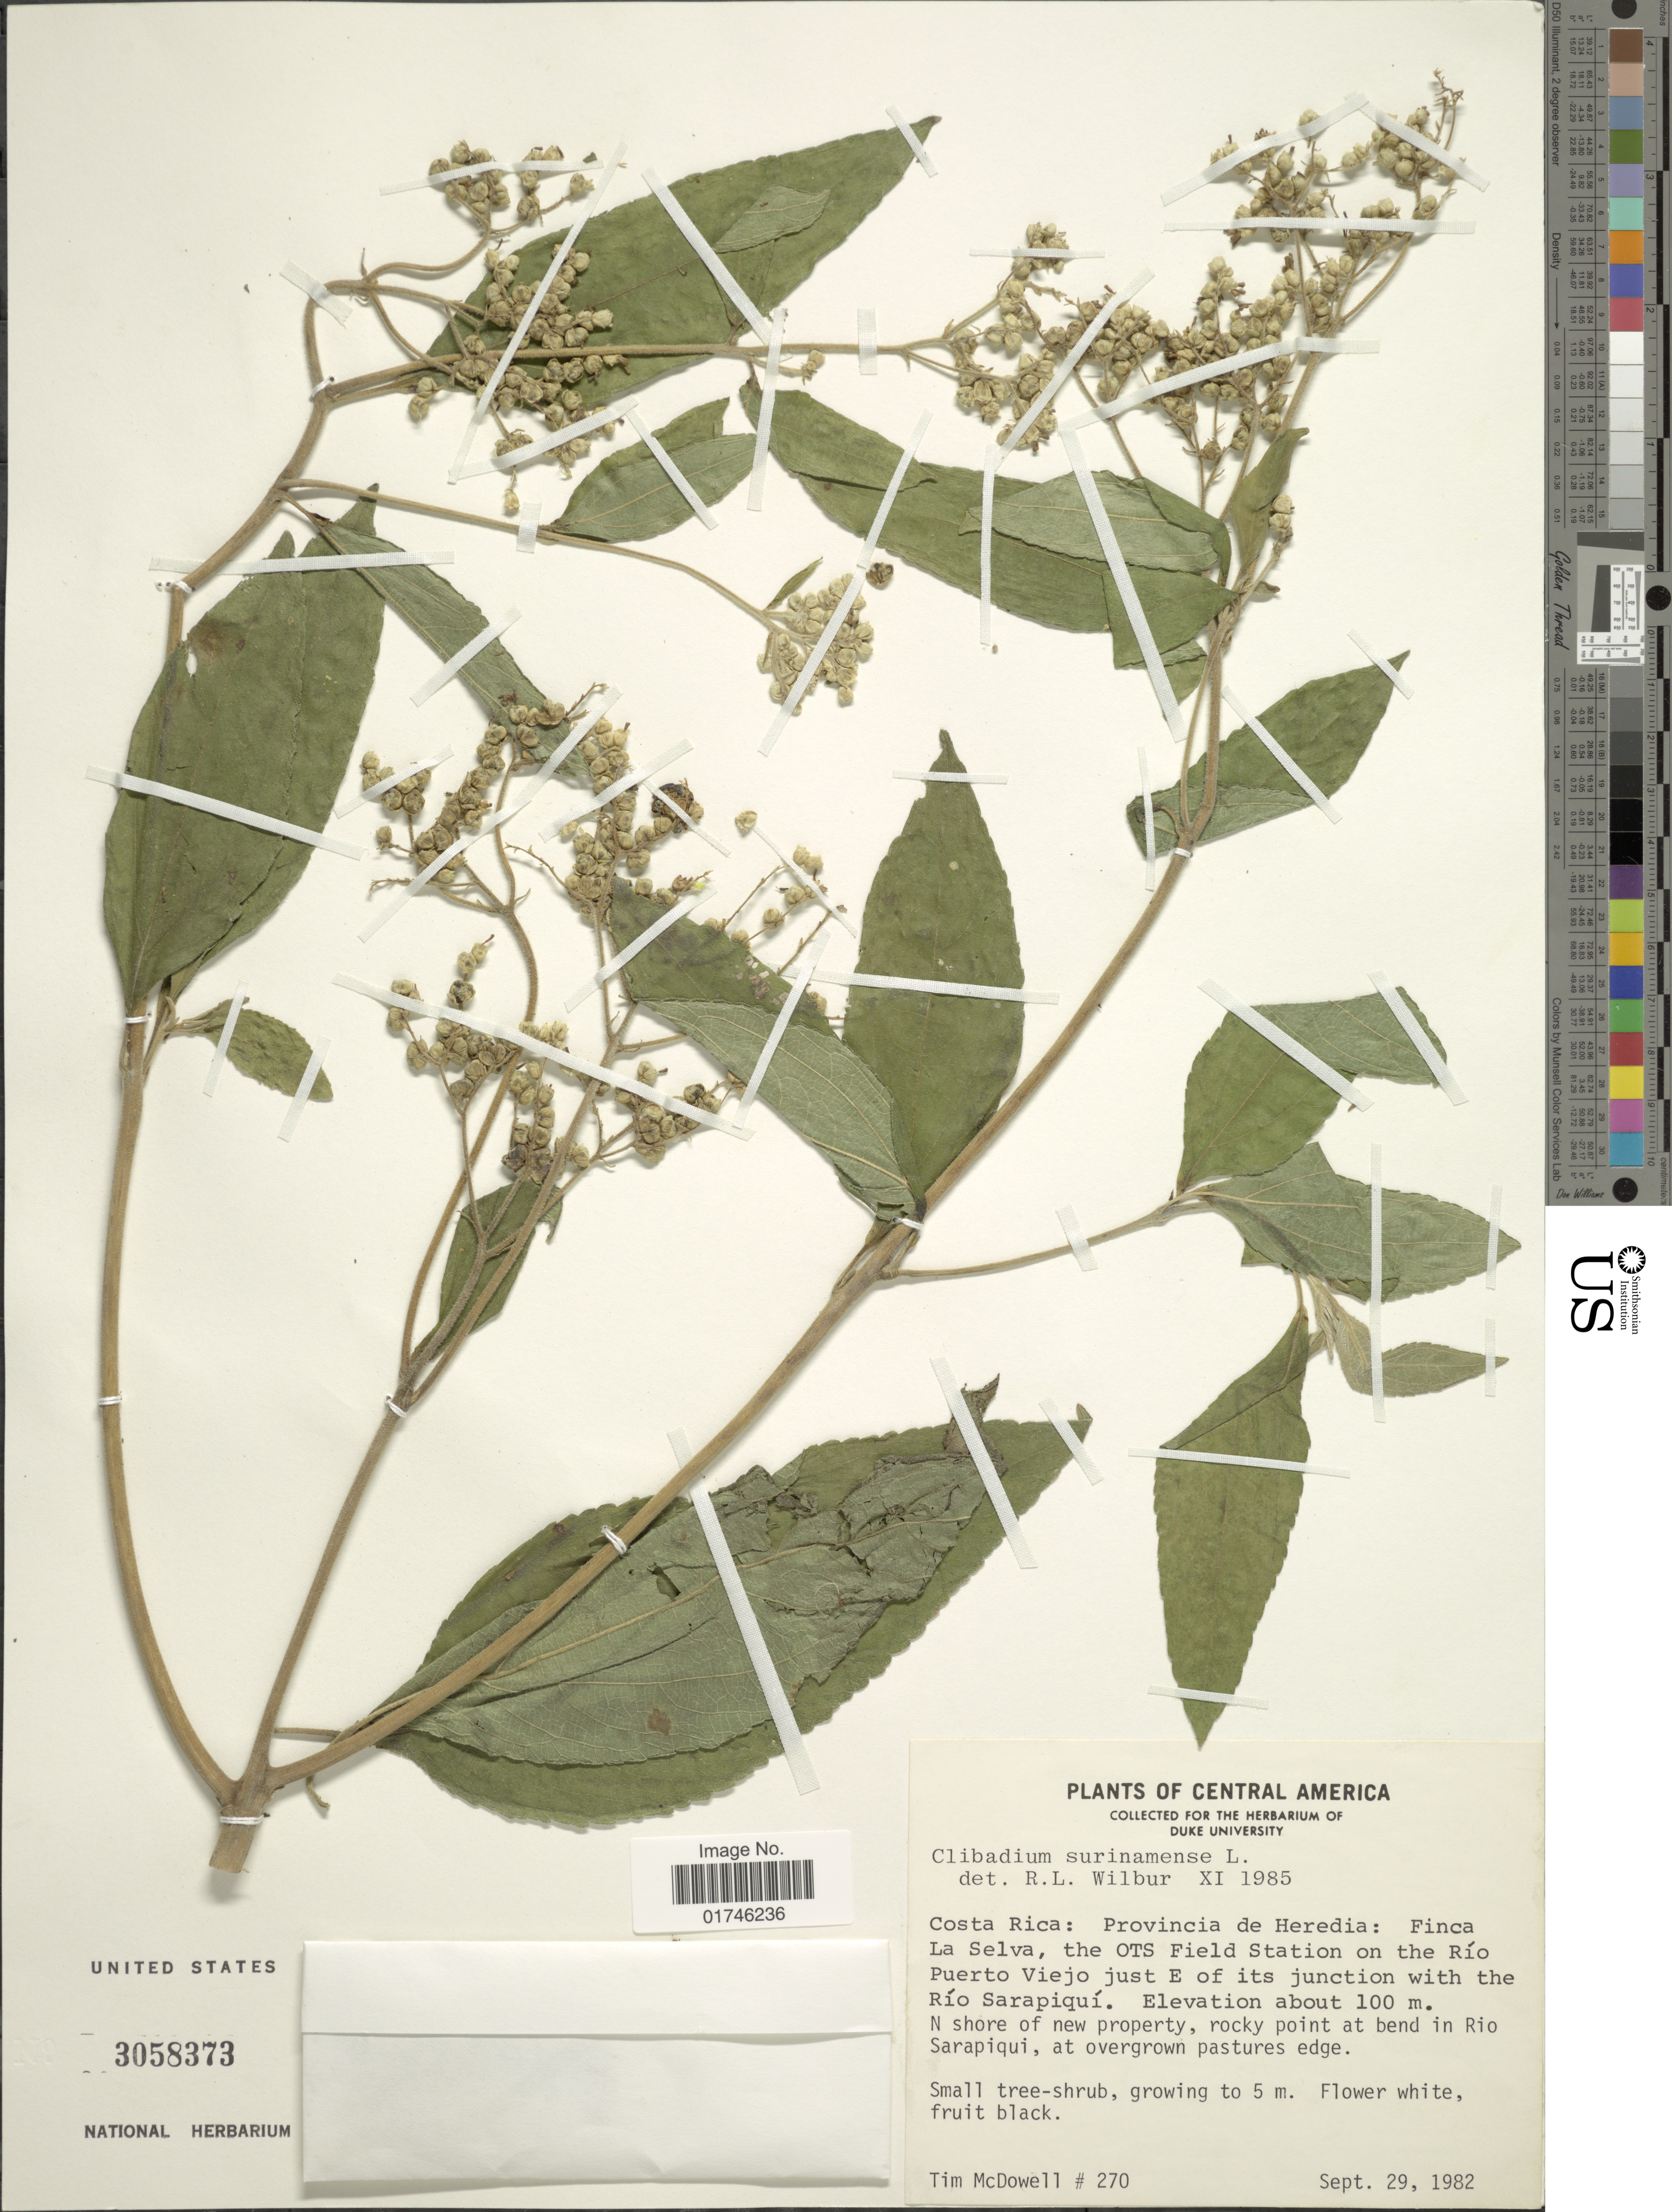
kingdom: Plantae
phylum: Tracheophyta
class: Magnoliopsida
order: Asterales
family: Asteraceae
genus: Clibadium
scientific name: Clibadium surinamense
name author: L.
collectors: T. McDowell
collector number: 270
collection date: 1982-09-29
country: Costa Rica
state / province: Heredia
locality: Costa Rica: Provincia de Heredia: finca La Selva, the OTS Field Station on the Rio Puerto Viejo just E of its junction with the Rio Sarapiqui.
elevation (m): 100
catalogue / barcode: US 3058373